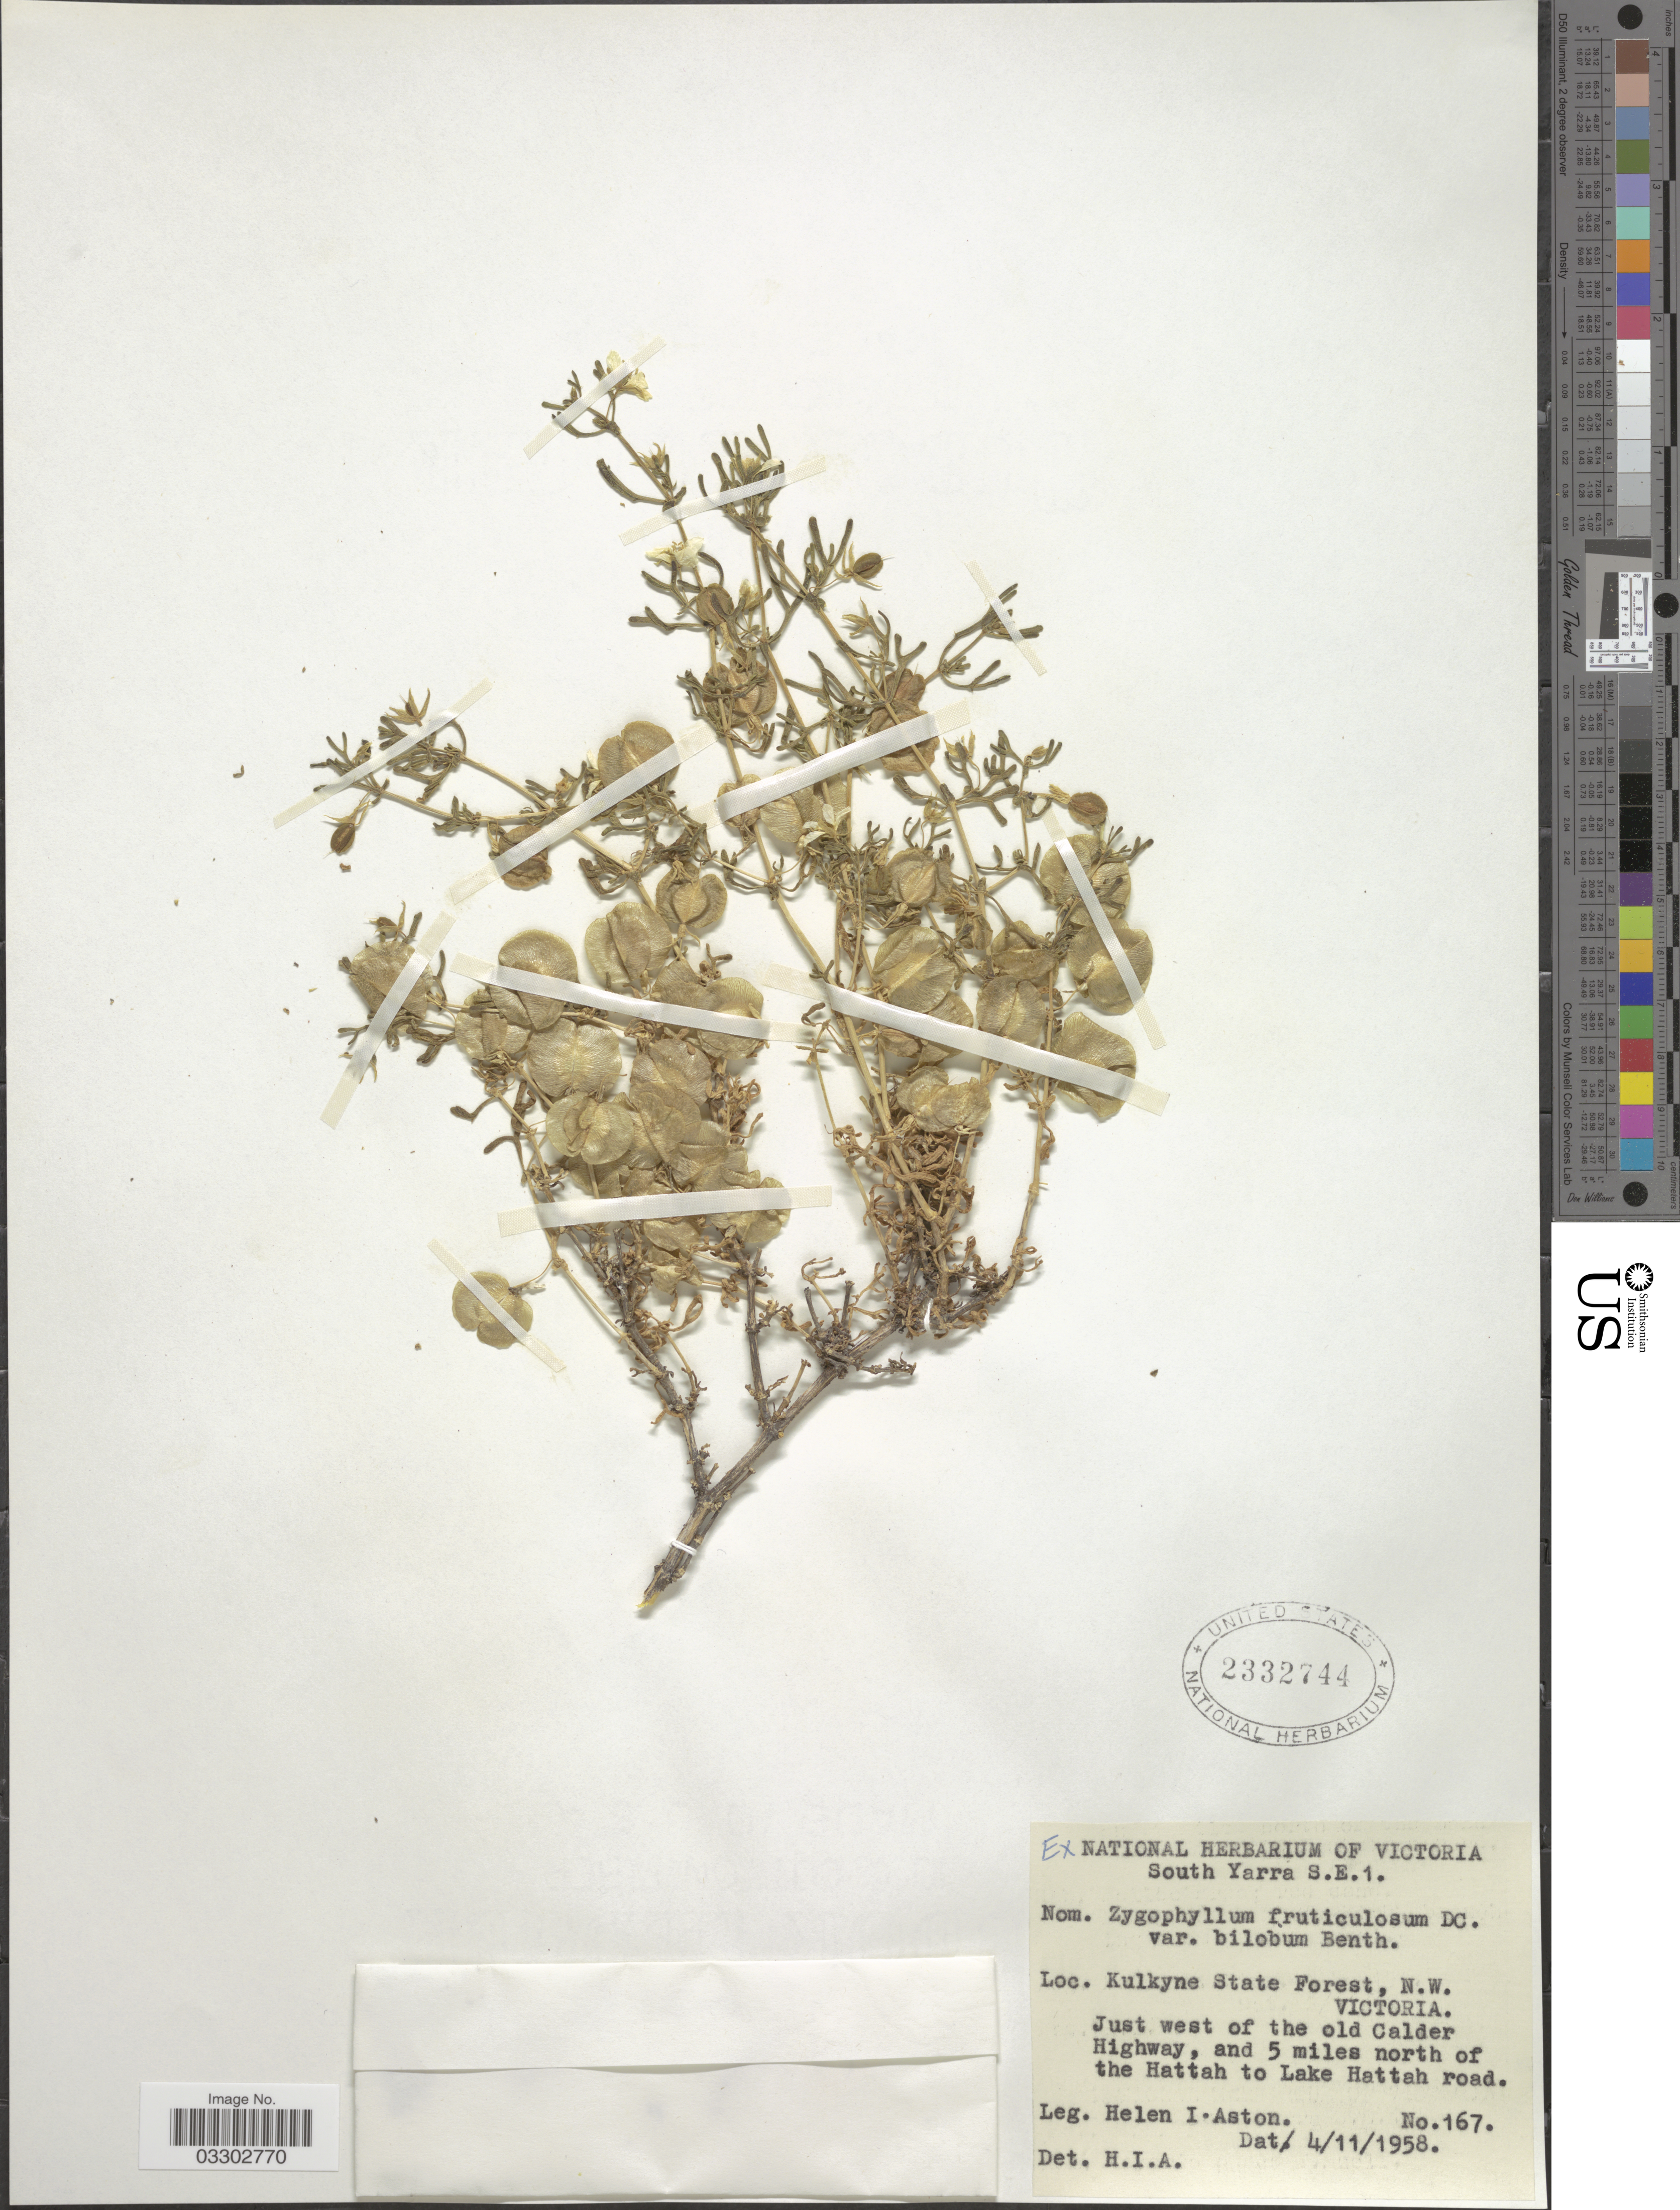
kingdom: Plantae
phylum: Tracheophyta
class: Magnoliopsida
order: Zygophyllales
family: Zygophyllaceae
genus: Roepera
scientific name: Roepera aurantiaca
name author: Lindl.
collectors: H. I. Aston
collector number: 167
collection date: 1958-11-04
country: Australia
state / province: Victoria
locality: Kulkyne State Forest, N.W. Victoria. Just west of the old Calder Highway, and 5 miles north of the Hattah to Lake Hattah road.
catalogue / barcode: US 2332744